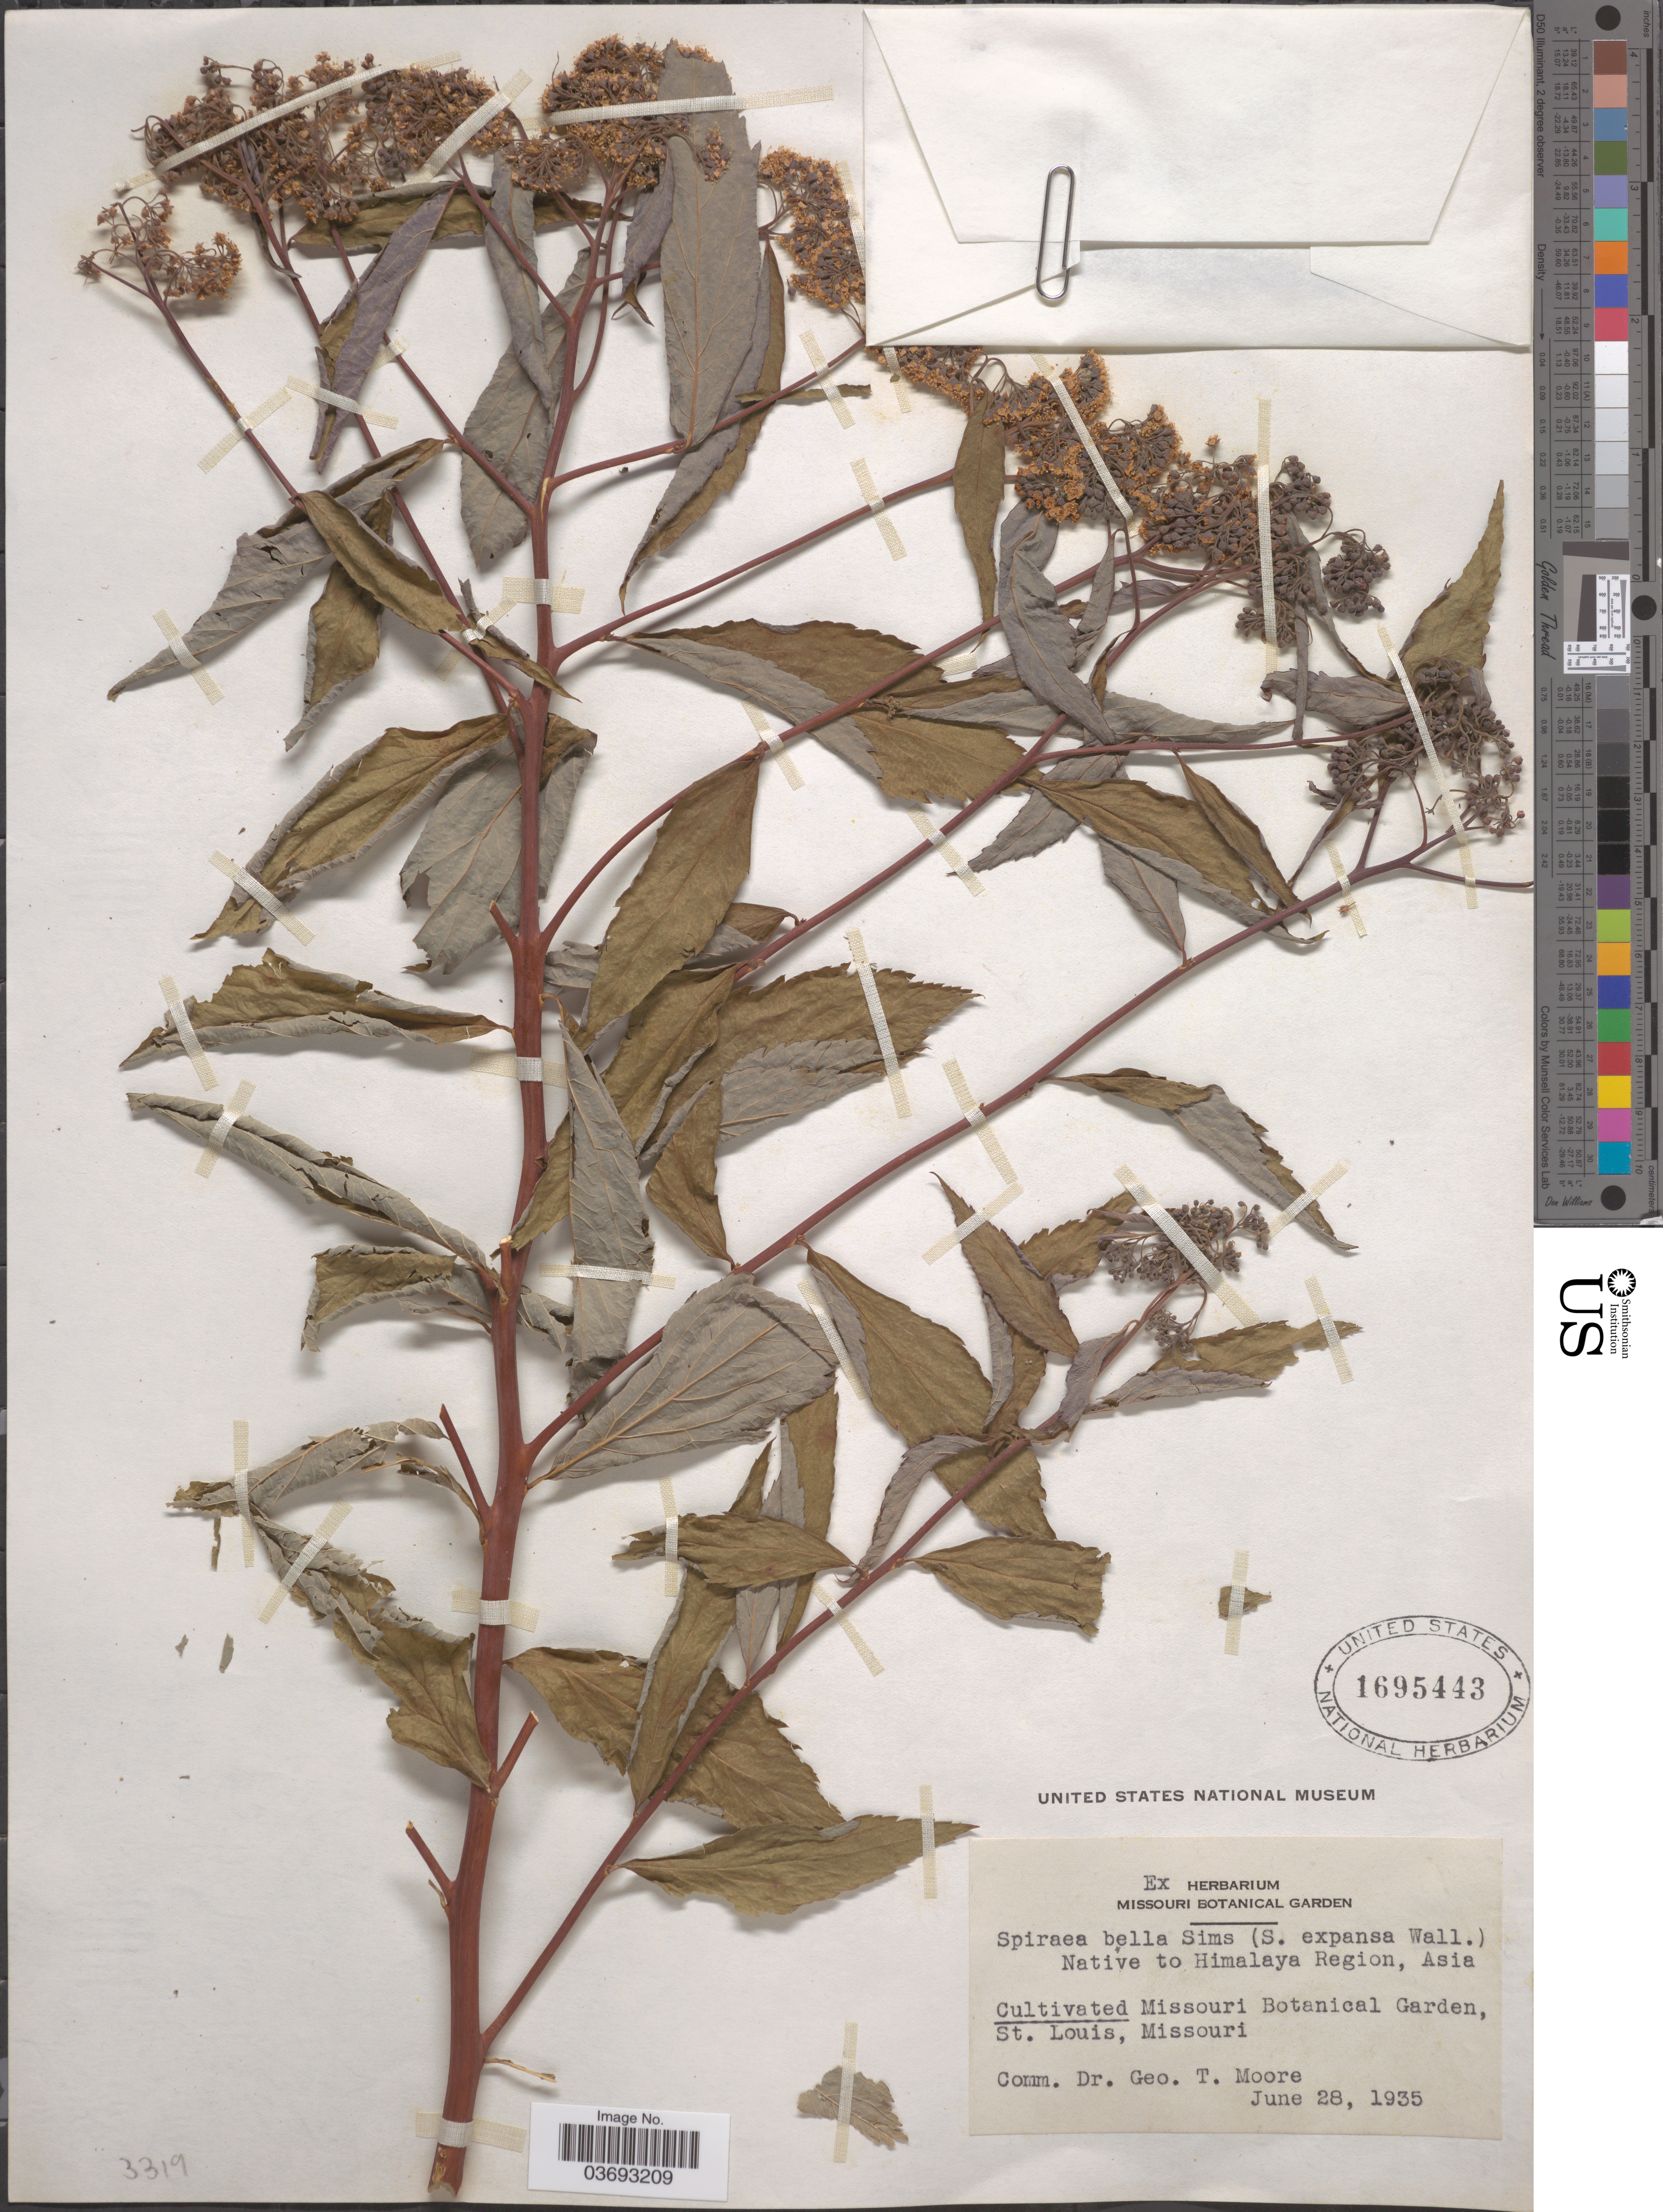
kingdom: Plantae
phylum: Tracheophyta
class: Magnoliopsida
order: Rosales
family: Rosaceae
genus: Spiraea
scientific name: Spiraea bella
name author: Sims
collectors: Missouri Botanical Garden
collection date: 1935-06-28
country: United States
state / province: Missouri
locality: Missouri Botanical Garden, St. Louis.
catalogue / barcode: US 1695443